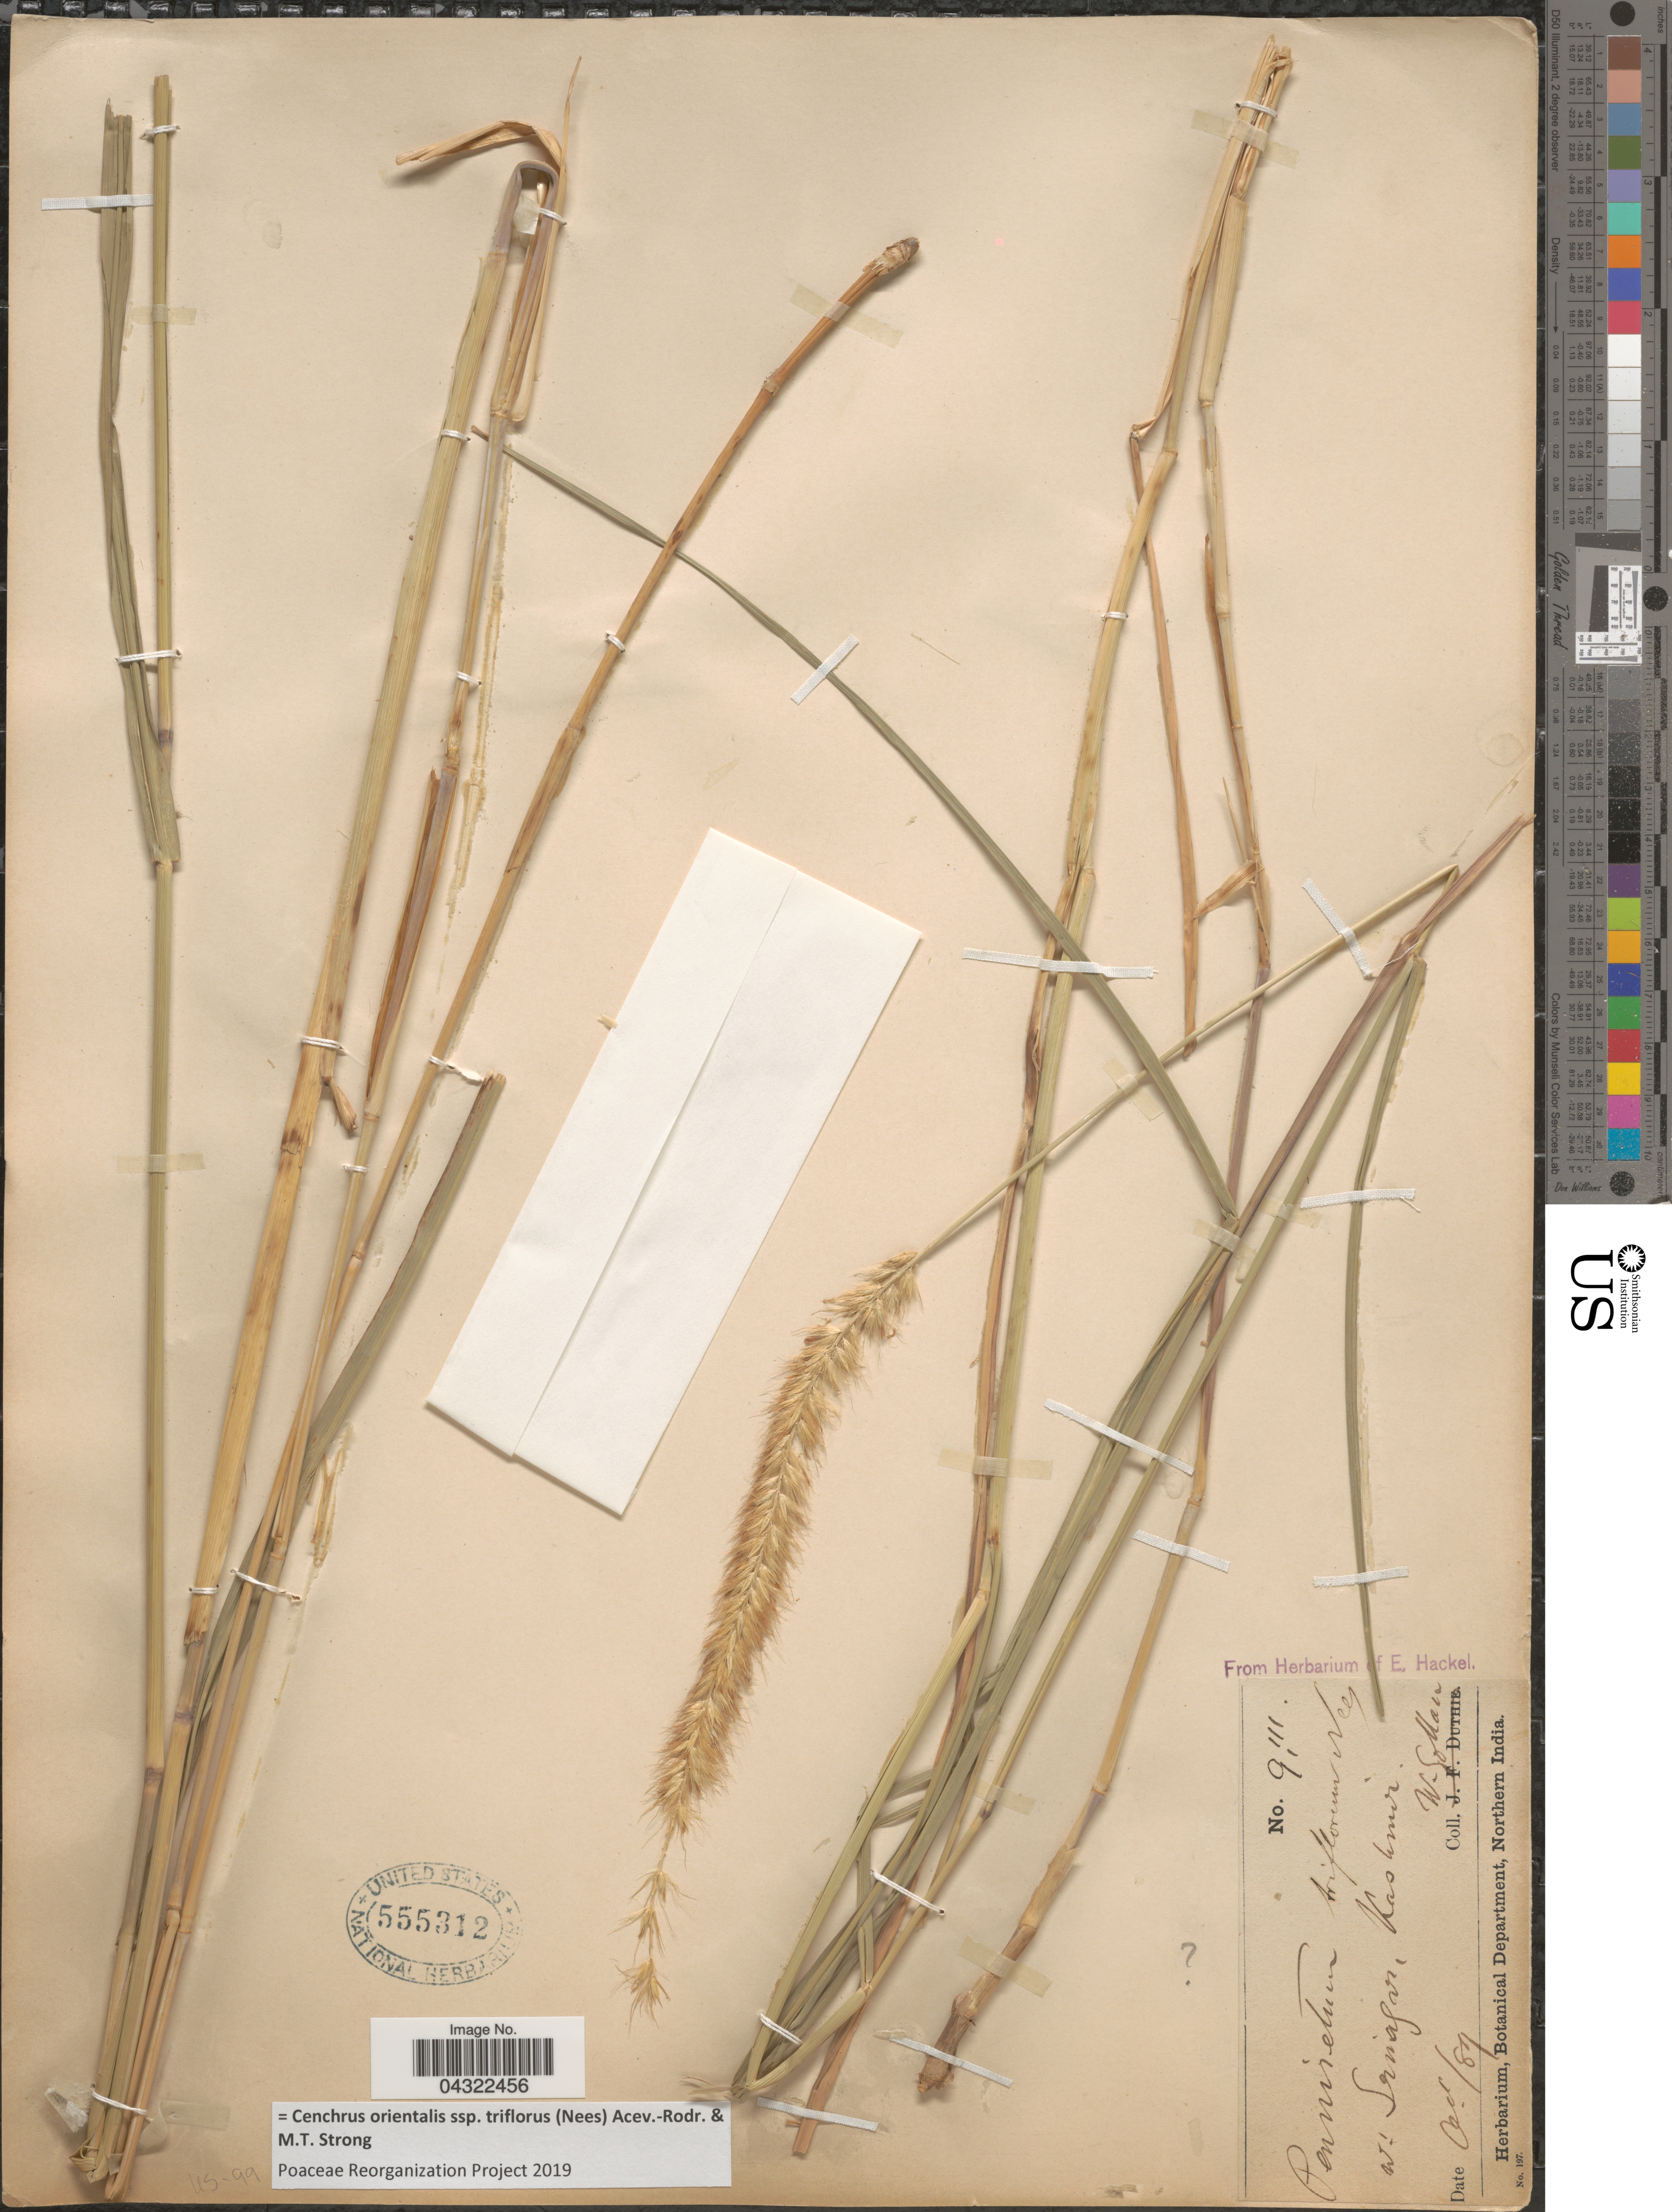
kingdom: Plantae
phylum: Tracheophyta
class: Liliopsida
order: Poales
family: Poaceae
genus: Cenchrus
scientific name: Cenchrus orientalis subsp. triflorus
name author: (Nees) Acev.-Rodr. & M.T. Strong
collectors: W. Gollan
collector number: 9111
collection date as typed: Transcribed d/m/y: /10/89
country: India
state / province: Jammu and Kashmir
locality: W. Srinagar, Kashmir.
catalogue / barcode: US 555312